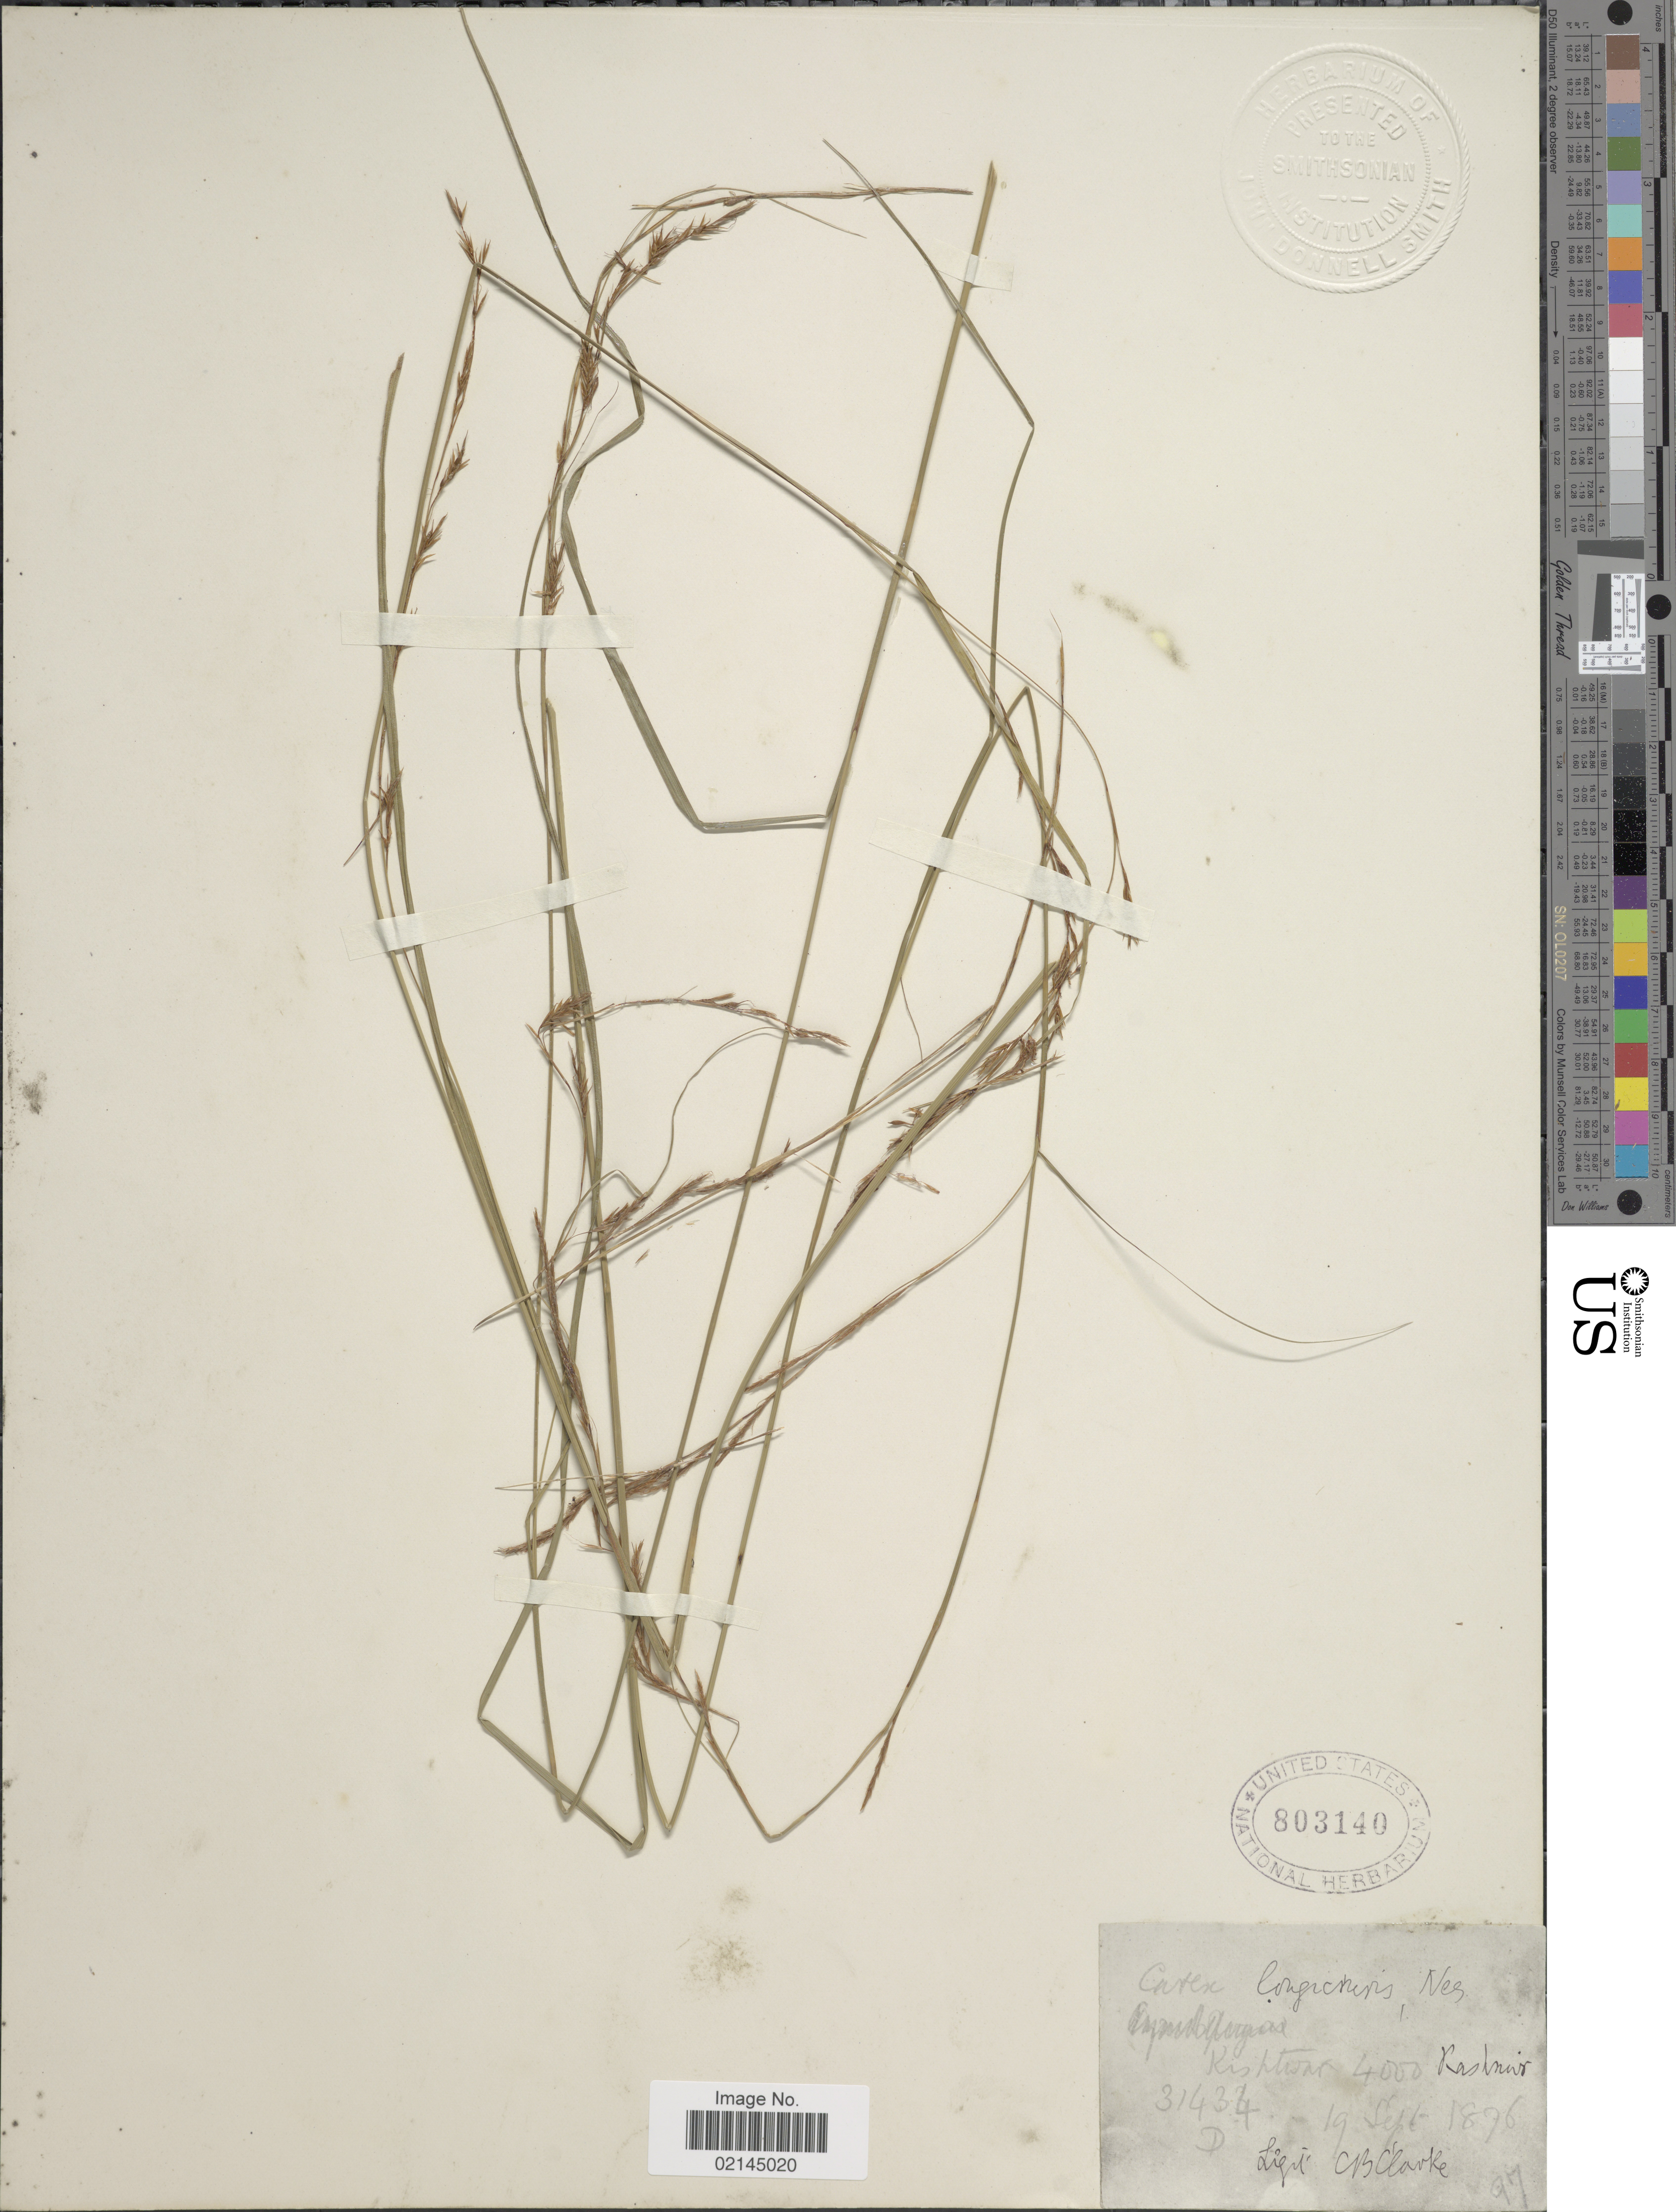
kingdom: Plantae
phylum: Tracheophyta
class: Liliopsida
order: Poales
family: Cyperaceae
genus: Carex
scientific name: Carex longicruris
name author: Nees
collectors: C. B. Clarke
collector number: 31434D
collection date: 1876-09-19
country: India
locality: Kishtwar, Kashmir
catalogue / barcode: US 803140